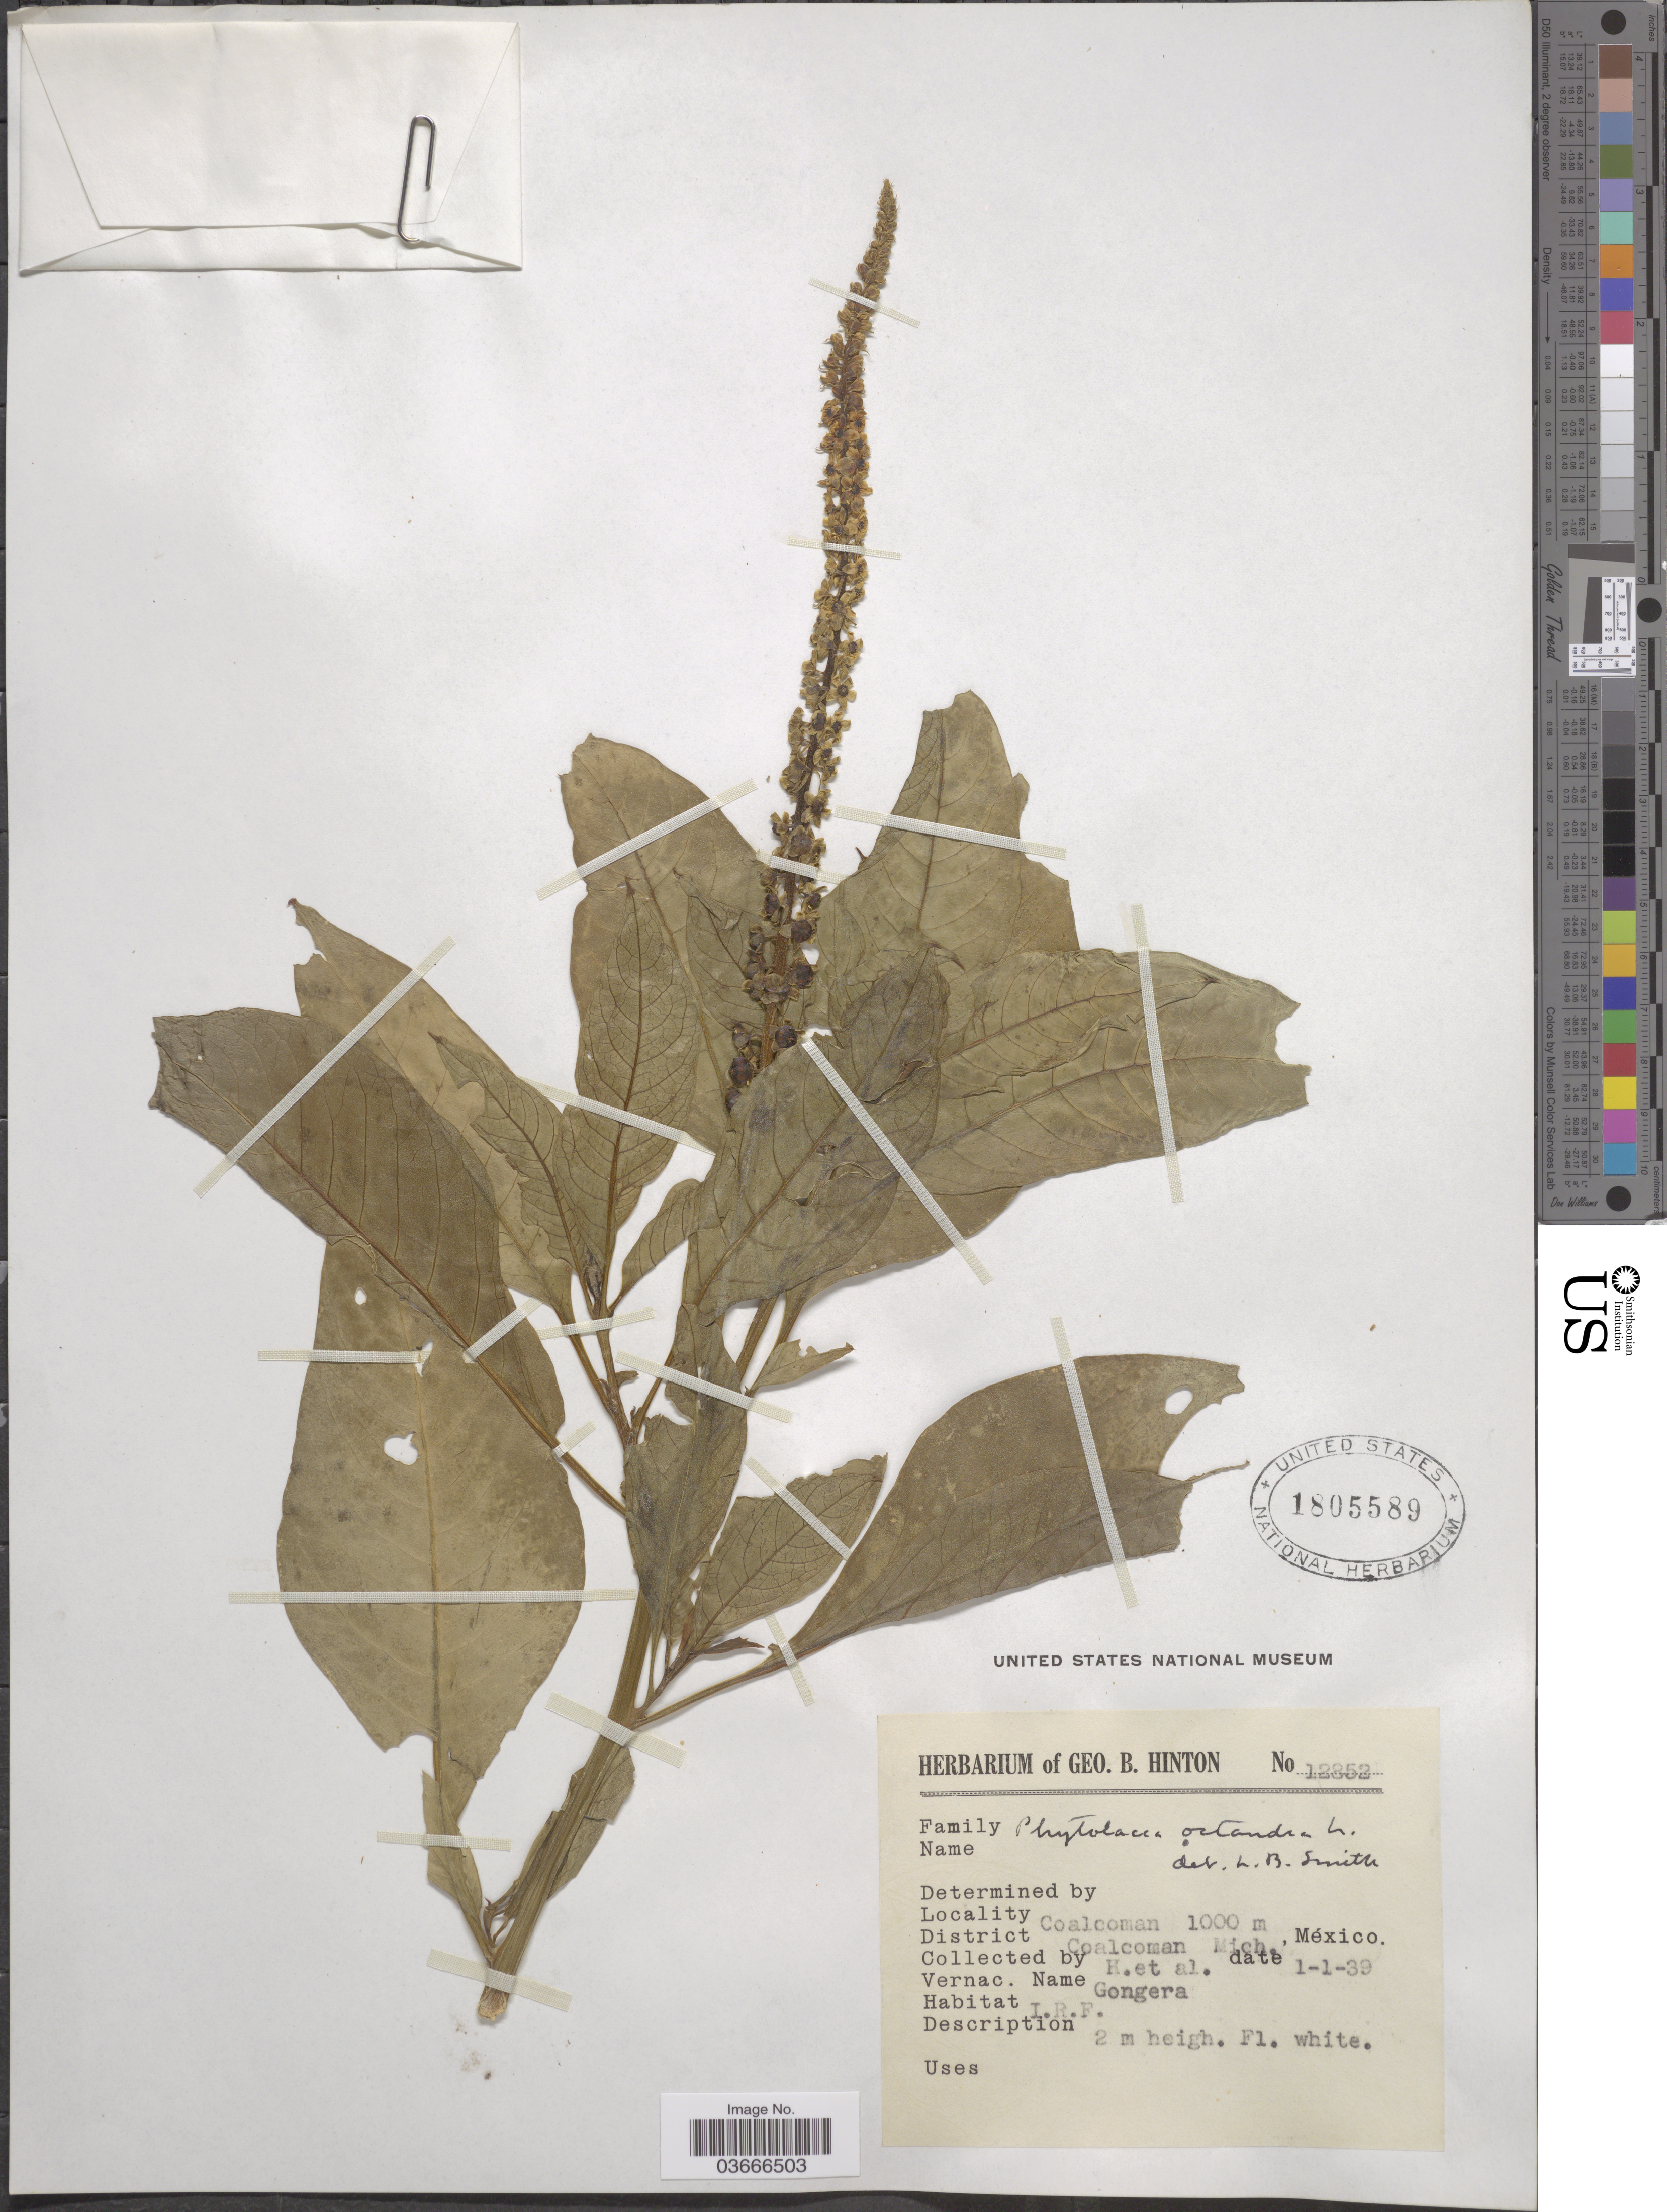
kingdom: Plantae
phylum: Tracheophyta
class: Magnoliopsida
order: Caryophyllales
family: Phytolaccaceae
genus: Phytolacca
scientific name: Phytolacca octandra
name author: L.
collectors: G. B. Hinton & et al.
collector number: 12852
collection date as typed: Transcribed d/m/y: 1/1/39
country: Mexico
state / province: Michoacán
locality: Coalcoman. District Coalcoman.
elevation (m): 1000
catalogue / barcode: US 1805589